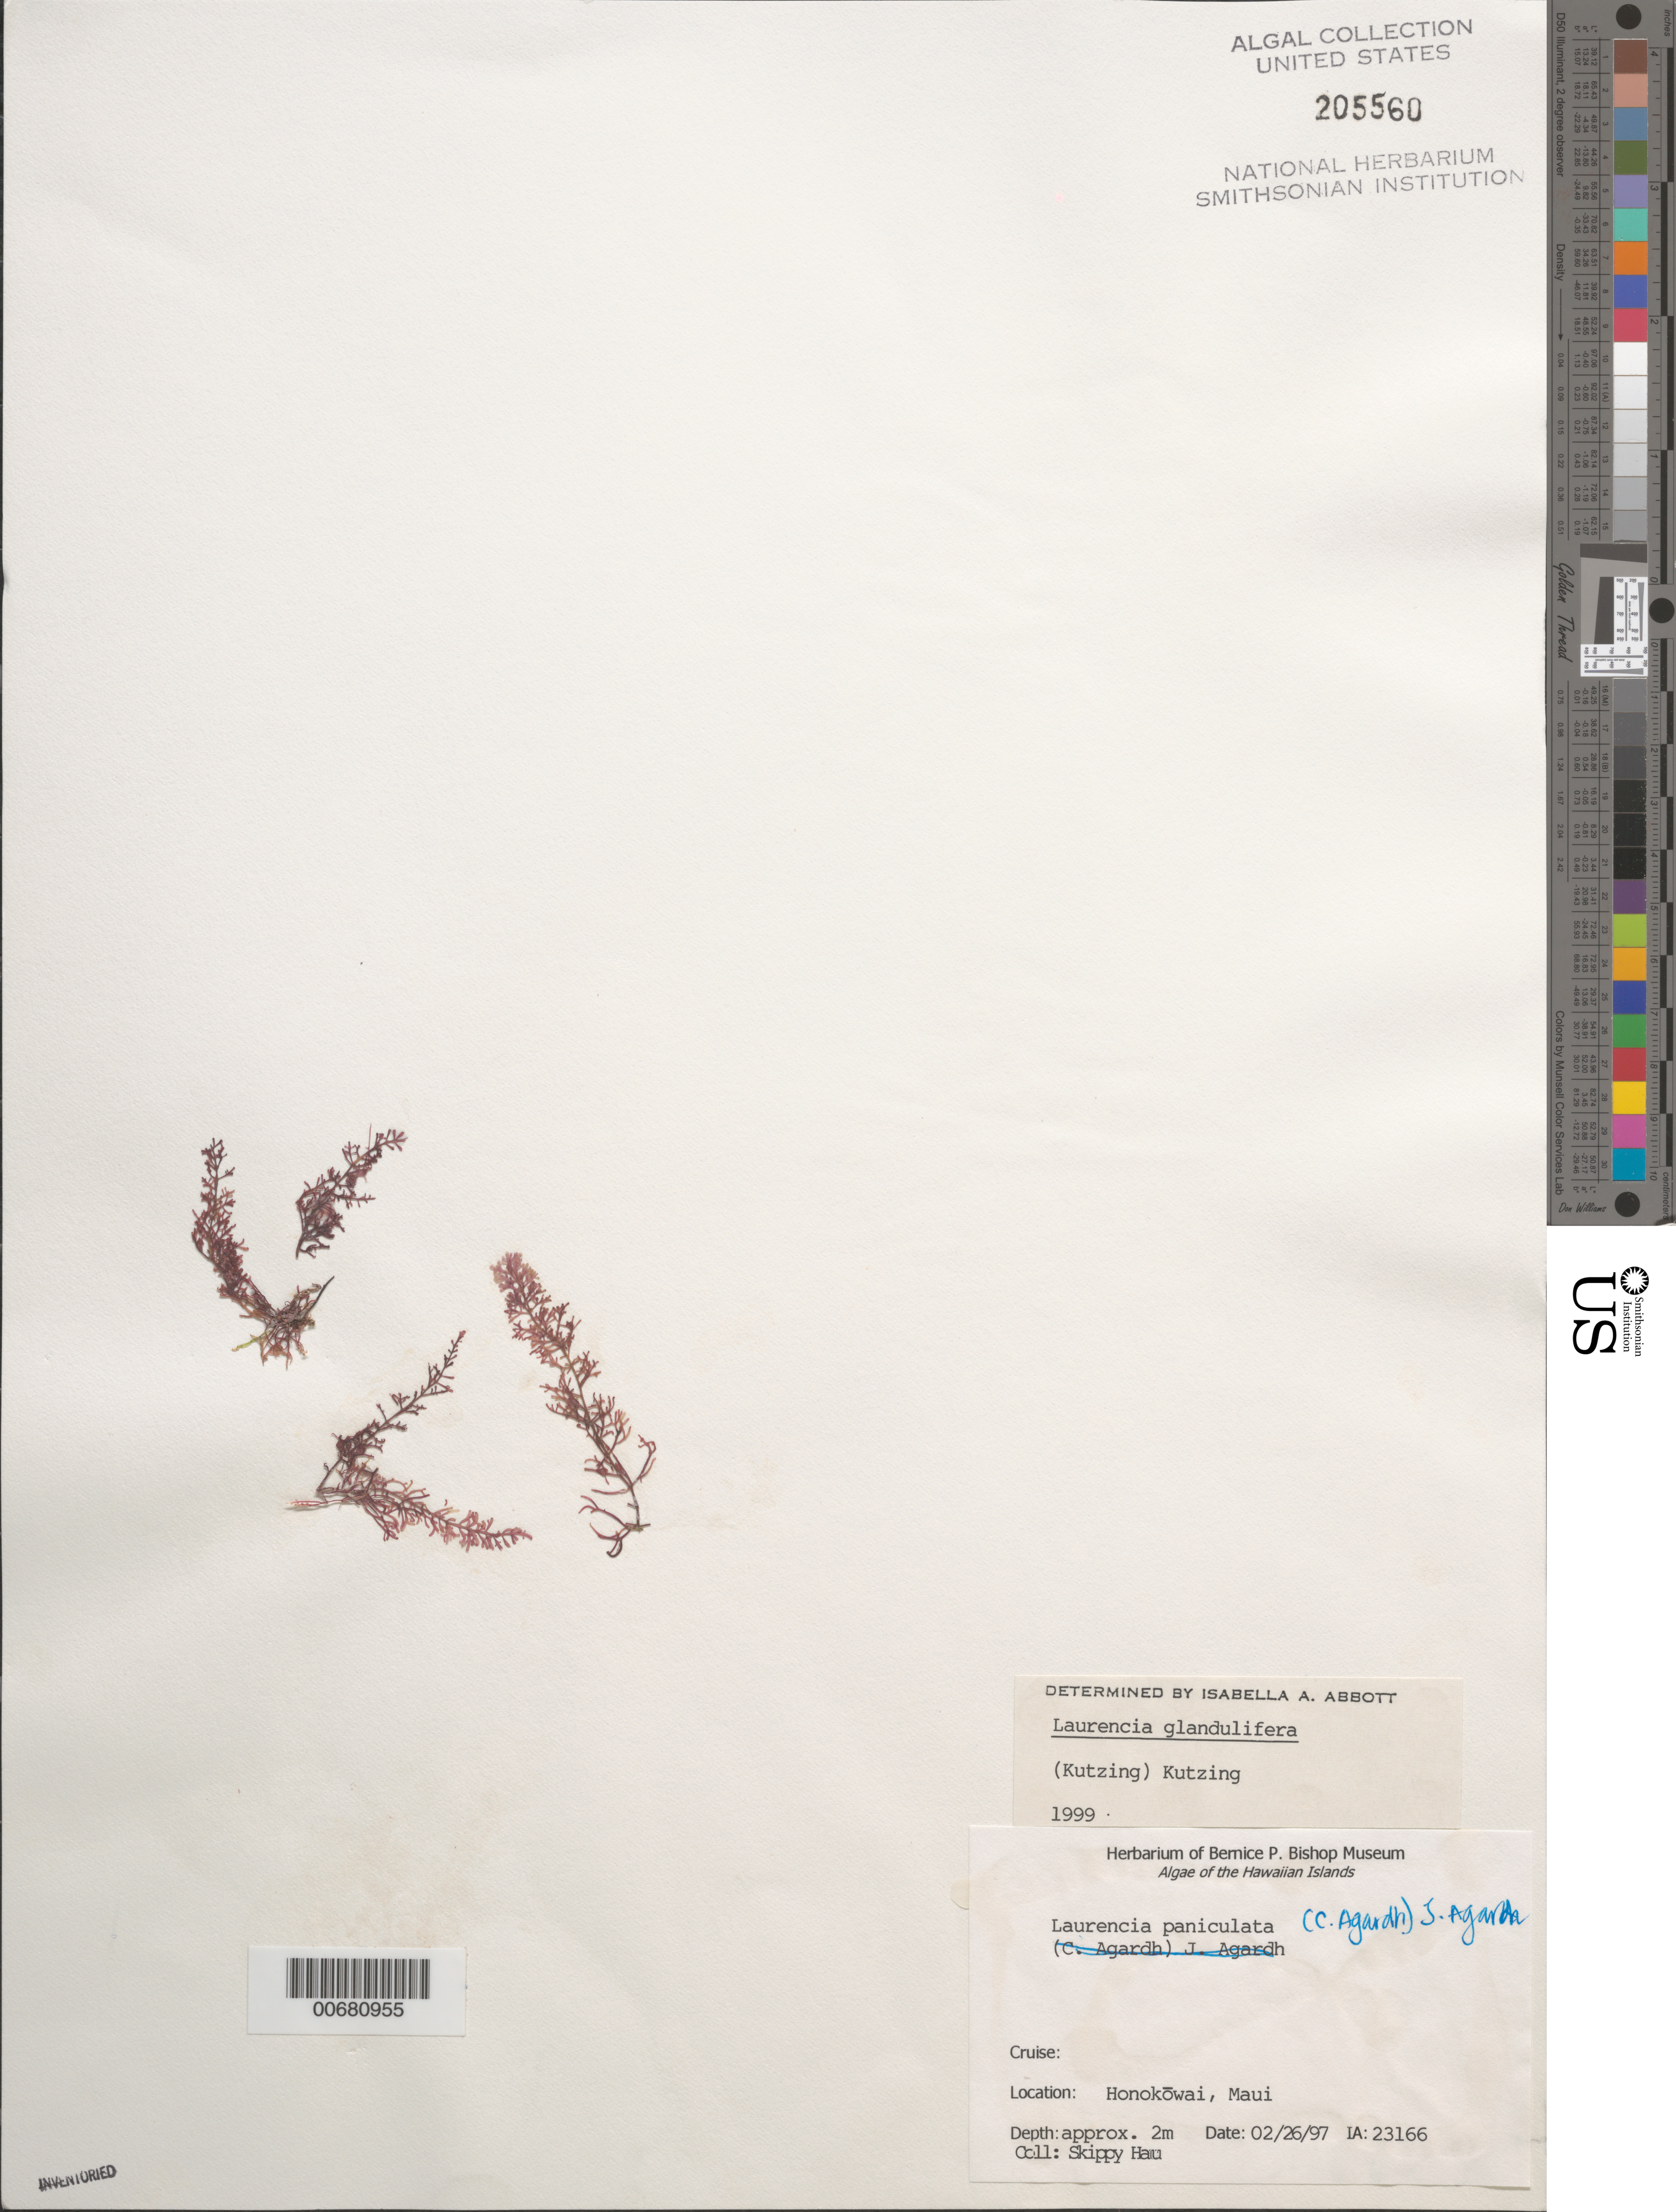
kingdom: Plantae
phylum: Rhodophyta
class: Florideophyceae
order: Ceramiales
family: Rhodomelaceae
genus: Laurencia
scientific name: Laurencia glandulifera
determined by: Abbott, Isabella A.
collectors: S. Hau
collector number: IAA 23166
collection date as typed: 26 Feb 1997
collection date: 1997-02-26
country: United States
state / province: Hawaii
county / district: Maui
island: Maui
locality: Honokowai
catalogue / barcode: US 205560